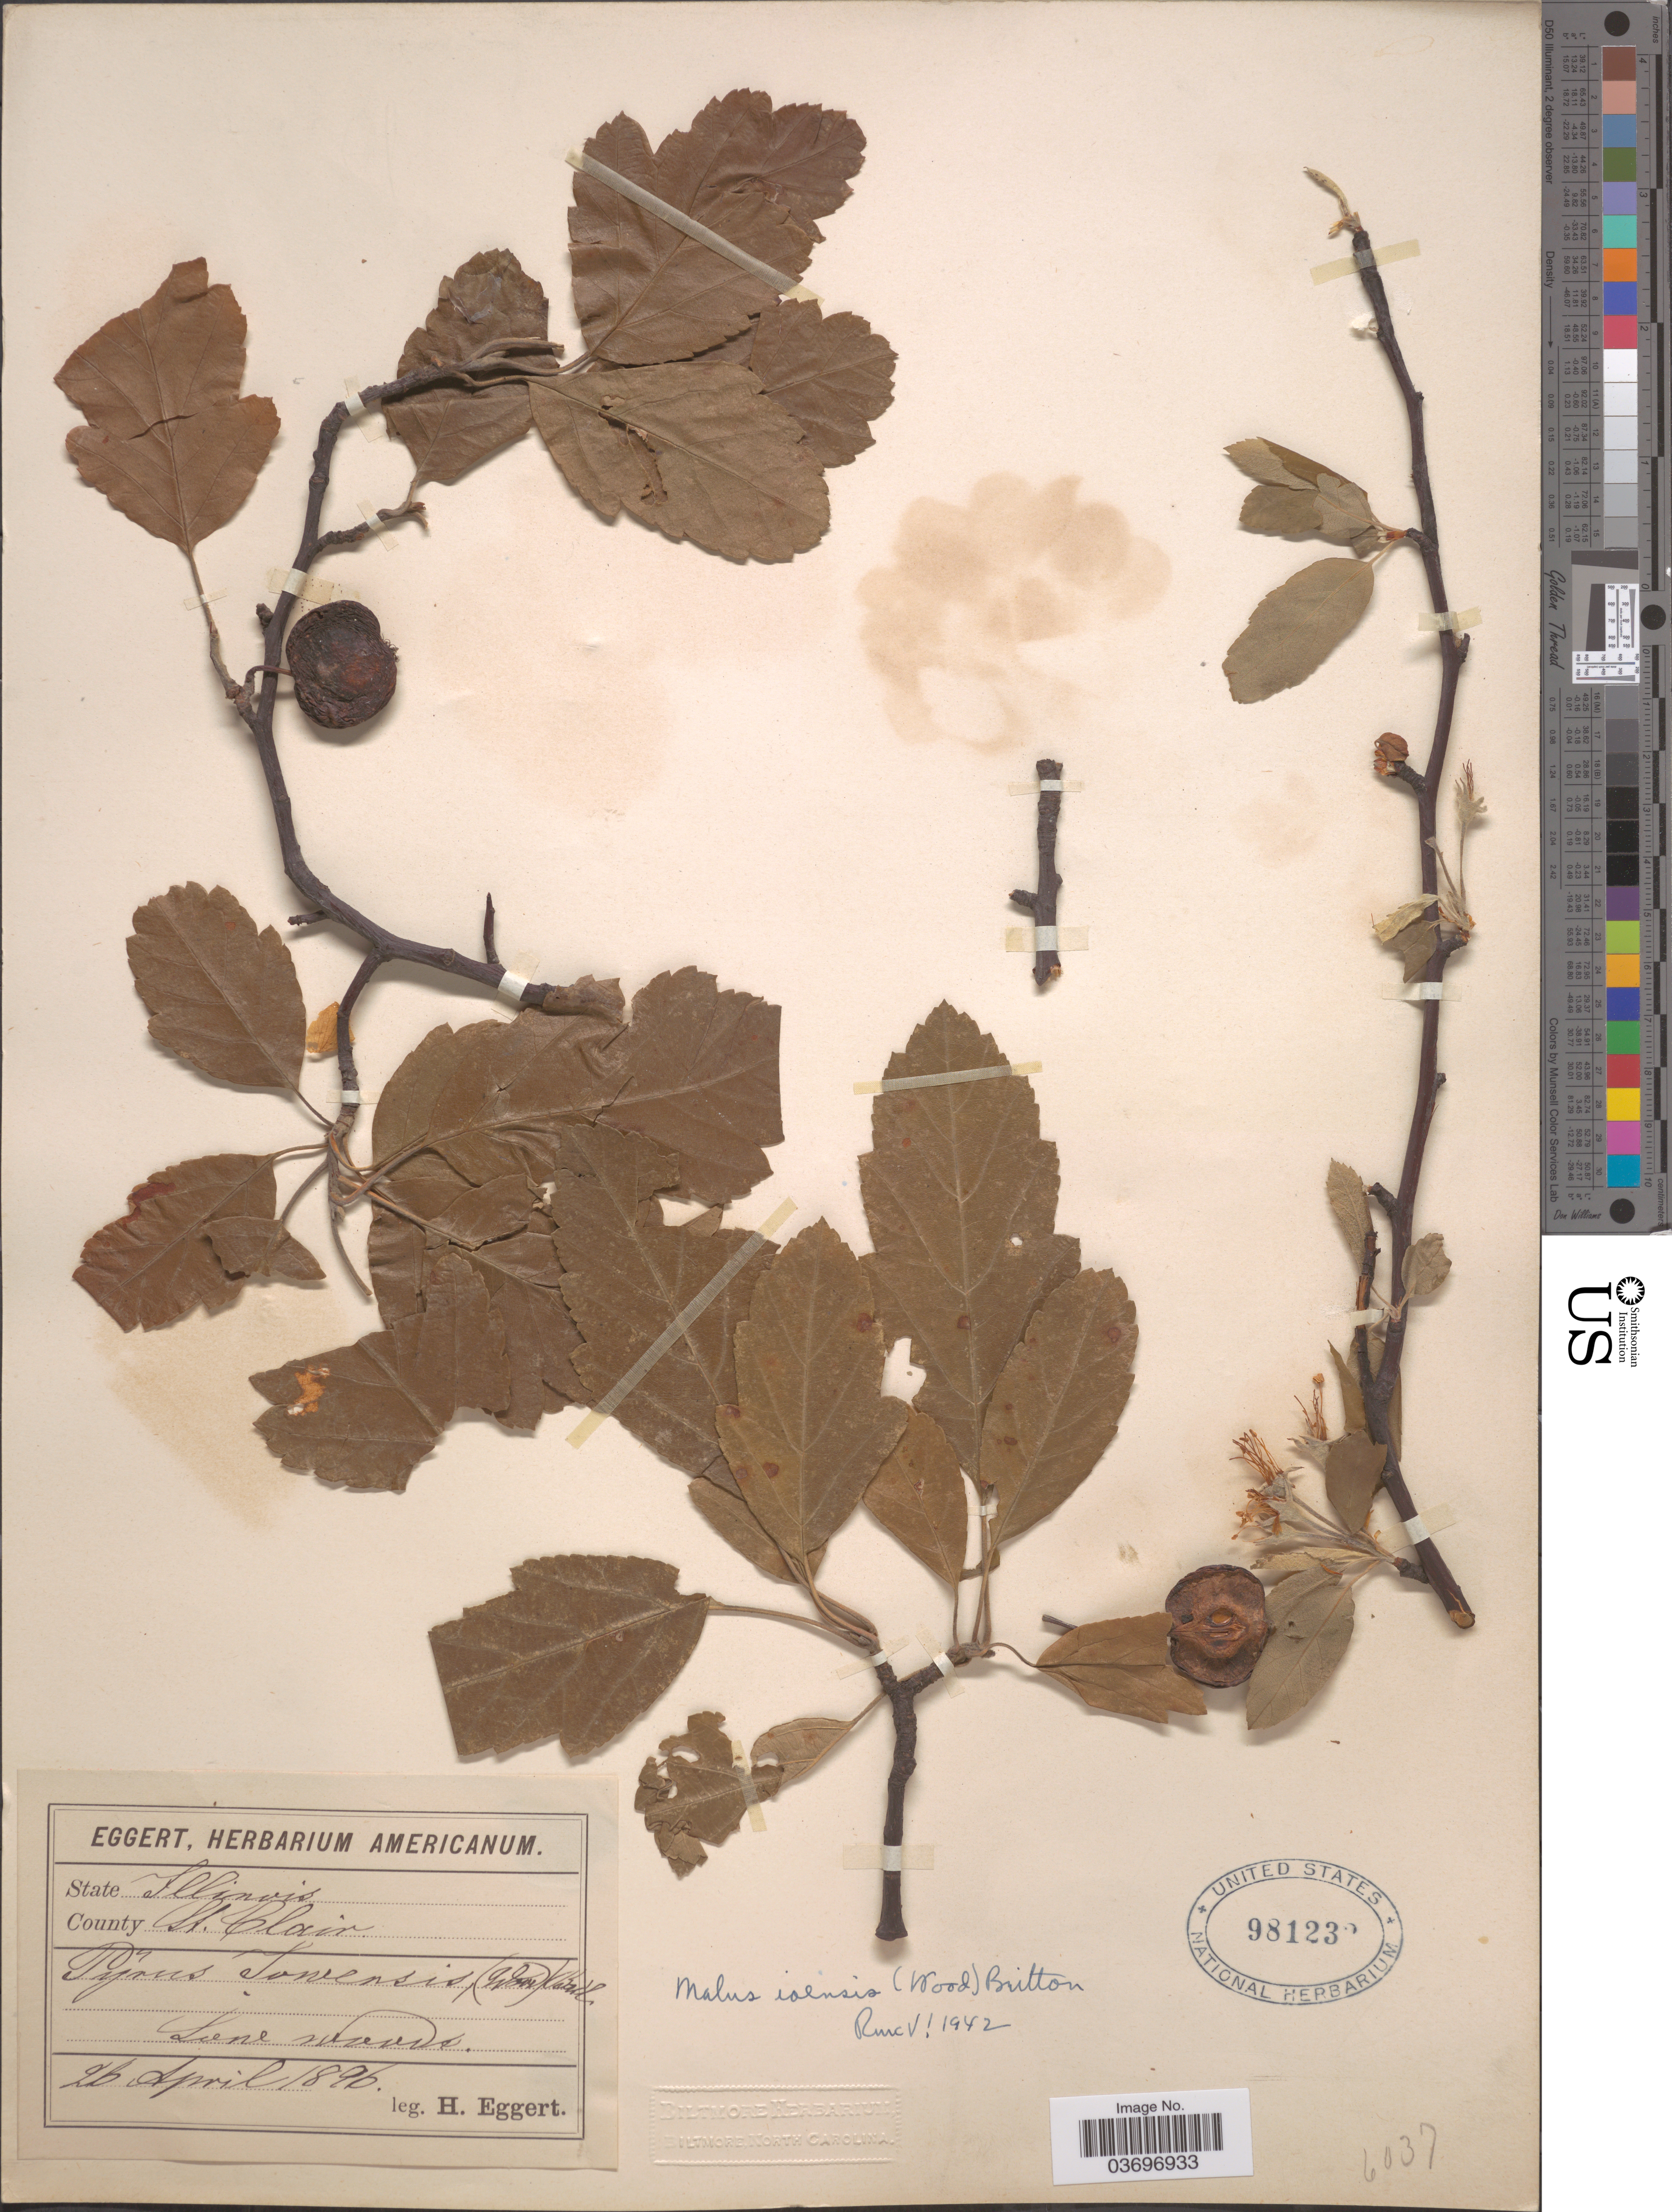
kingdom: Plantae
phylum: Tracheophyta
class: Magnoliopsida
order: Rosales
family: Rosaceae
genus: Malus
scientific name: Malus ioensis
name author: (Alph. Wood) Britton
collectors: H. Eggert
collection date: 1896-04-26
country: United States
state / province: Illinois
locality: County St. Clair. Lone woods. [unsure placement]